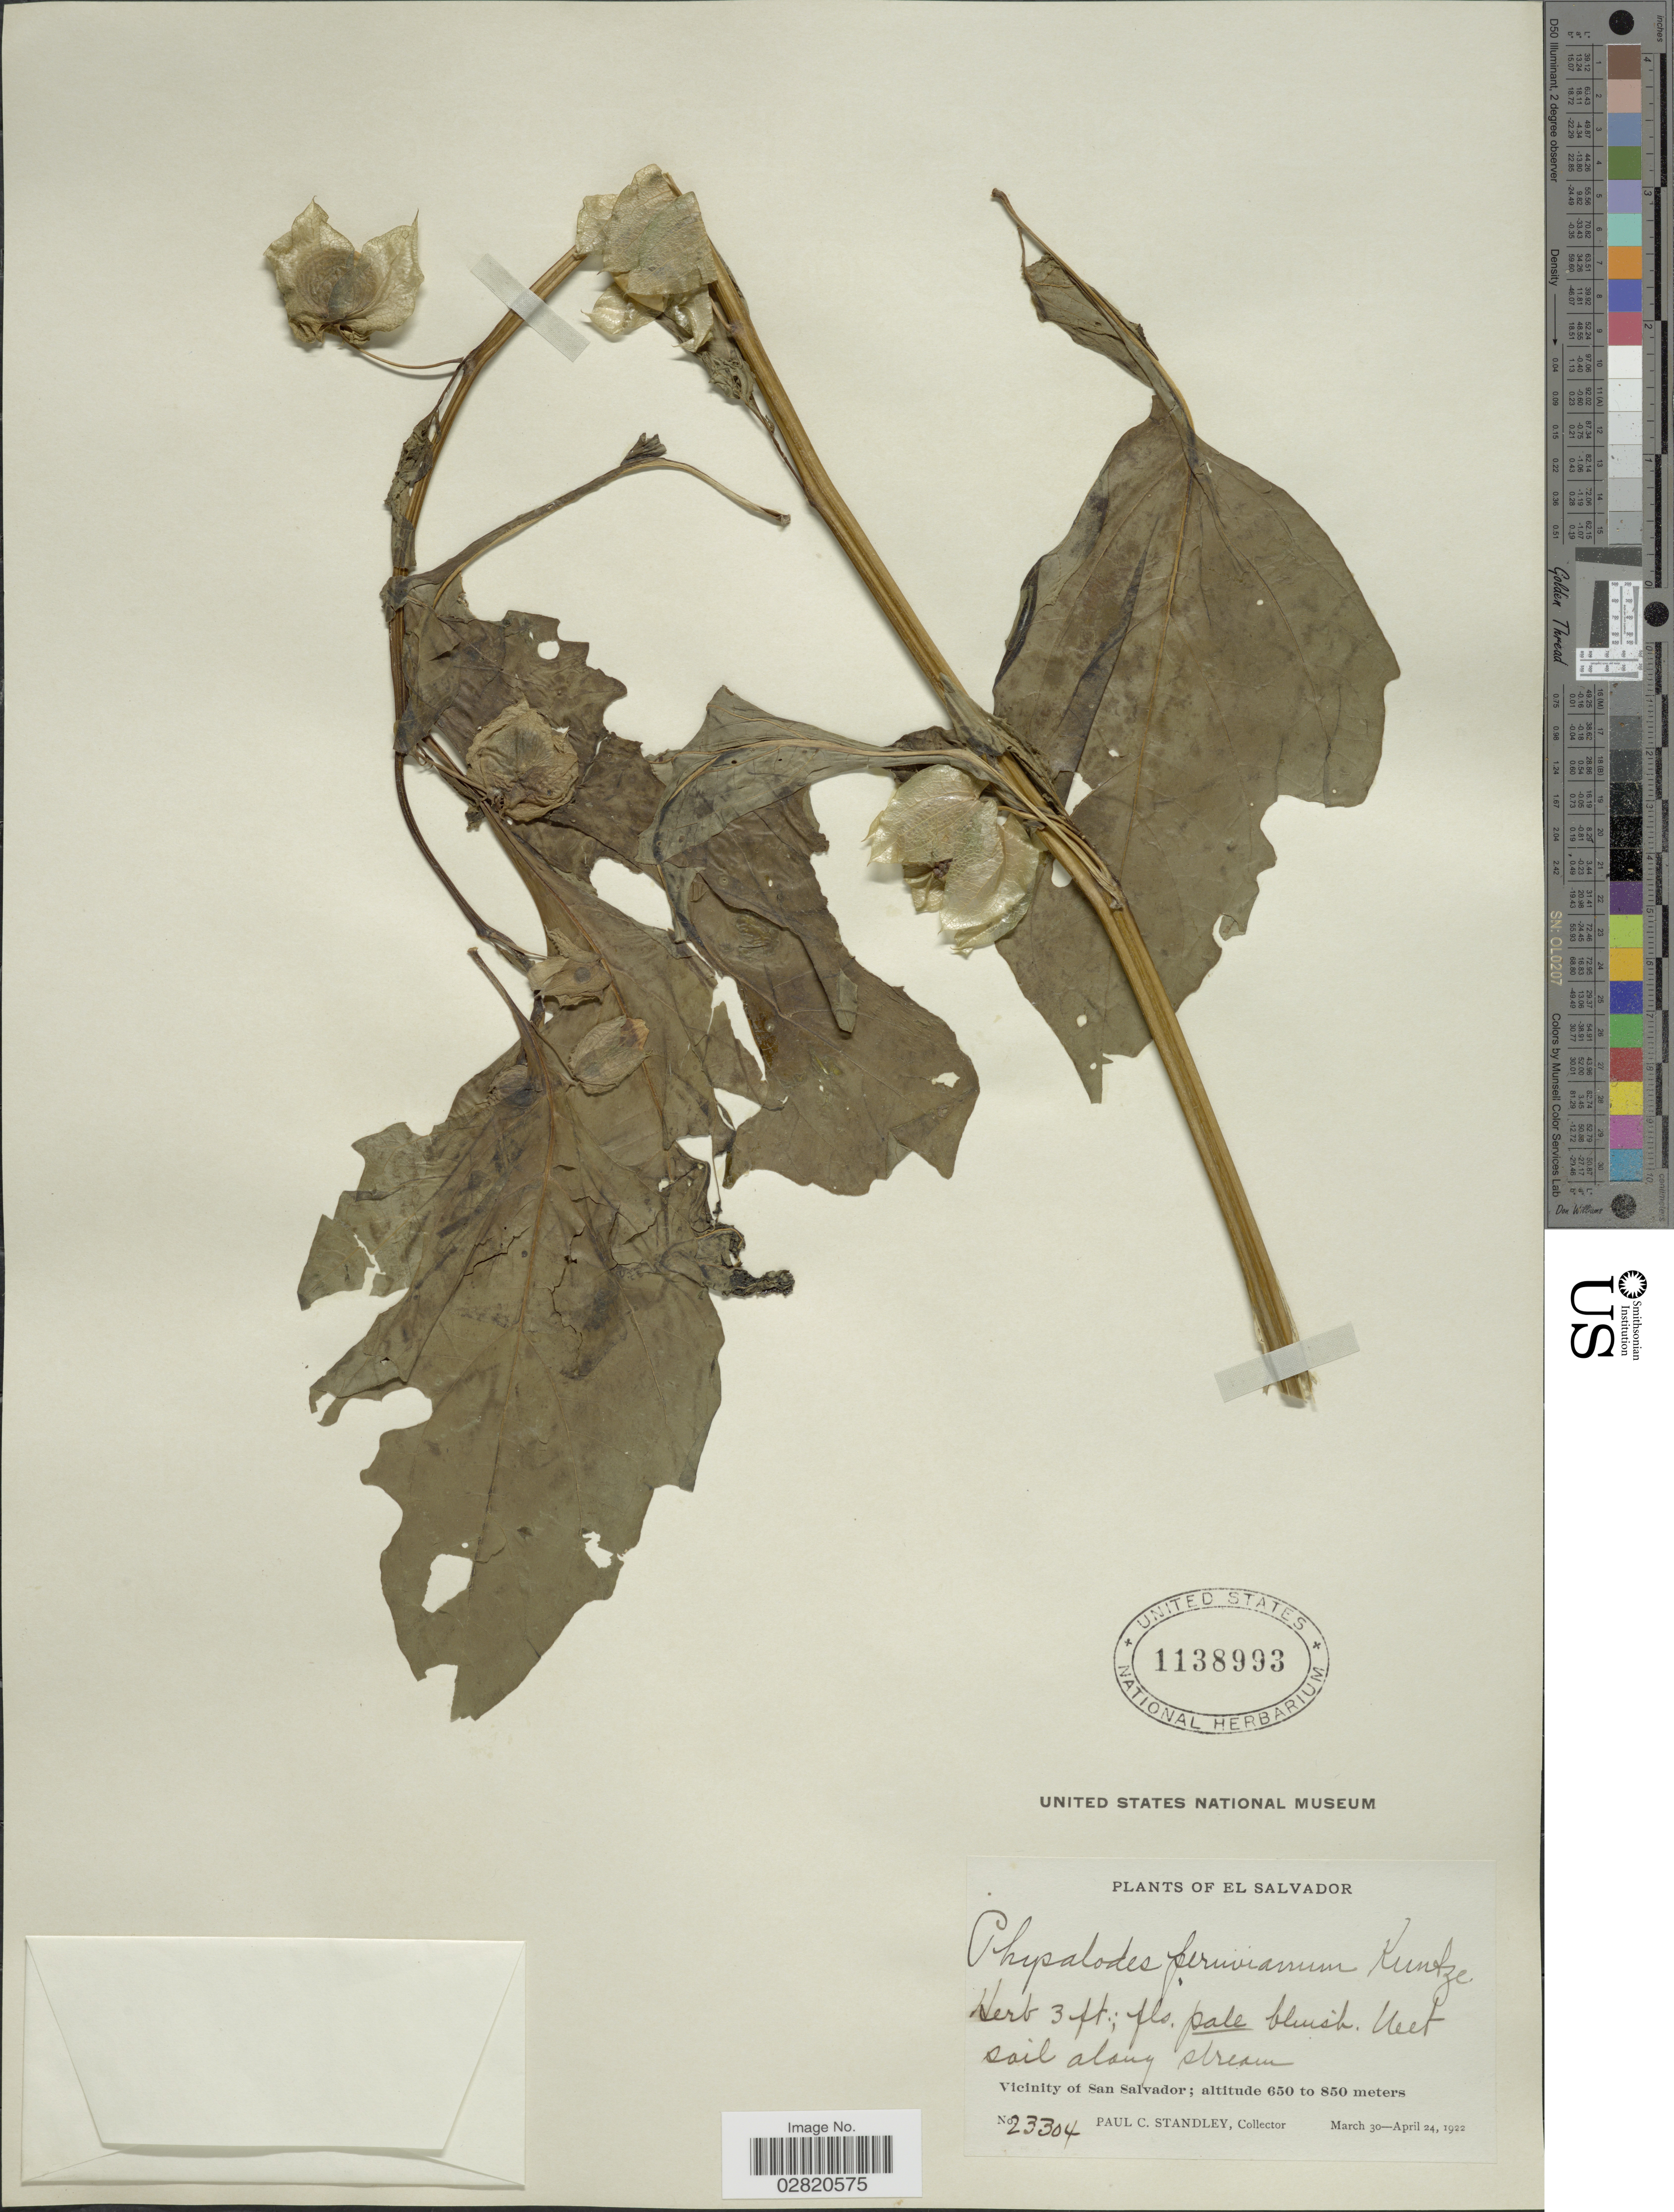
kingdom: Plantae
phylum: Tracheophyta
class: Magnoliopsida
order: Solanales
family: Solanaceae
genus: Nicandra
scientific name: Nicandra physalodes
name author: (L.) Gaertn.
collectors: P. C. Standley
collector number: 23304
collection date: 1922-03-30/1922-04-24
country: El Salvador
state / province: San Salvador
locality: Vicinity of San Salvador.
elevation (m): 650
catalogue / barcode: US 1138993